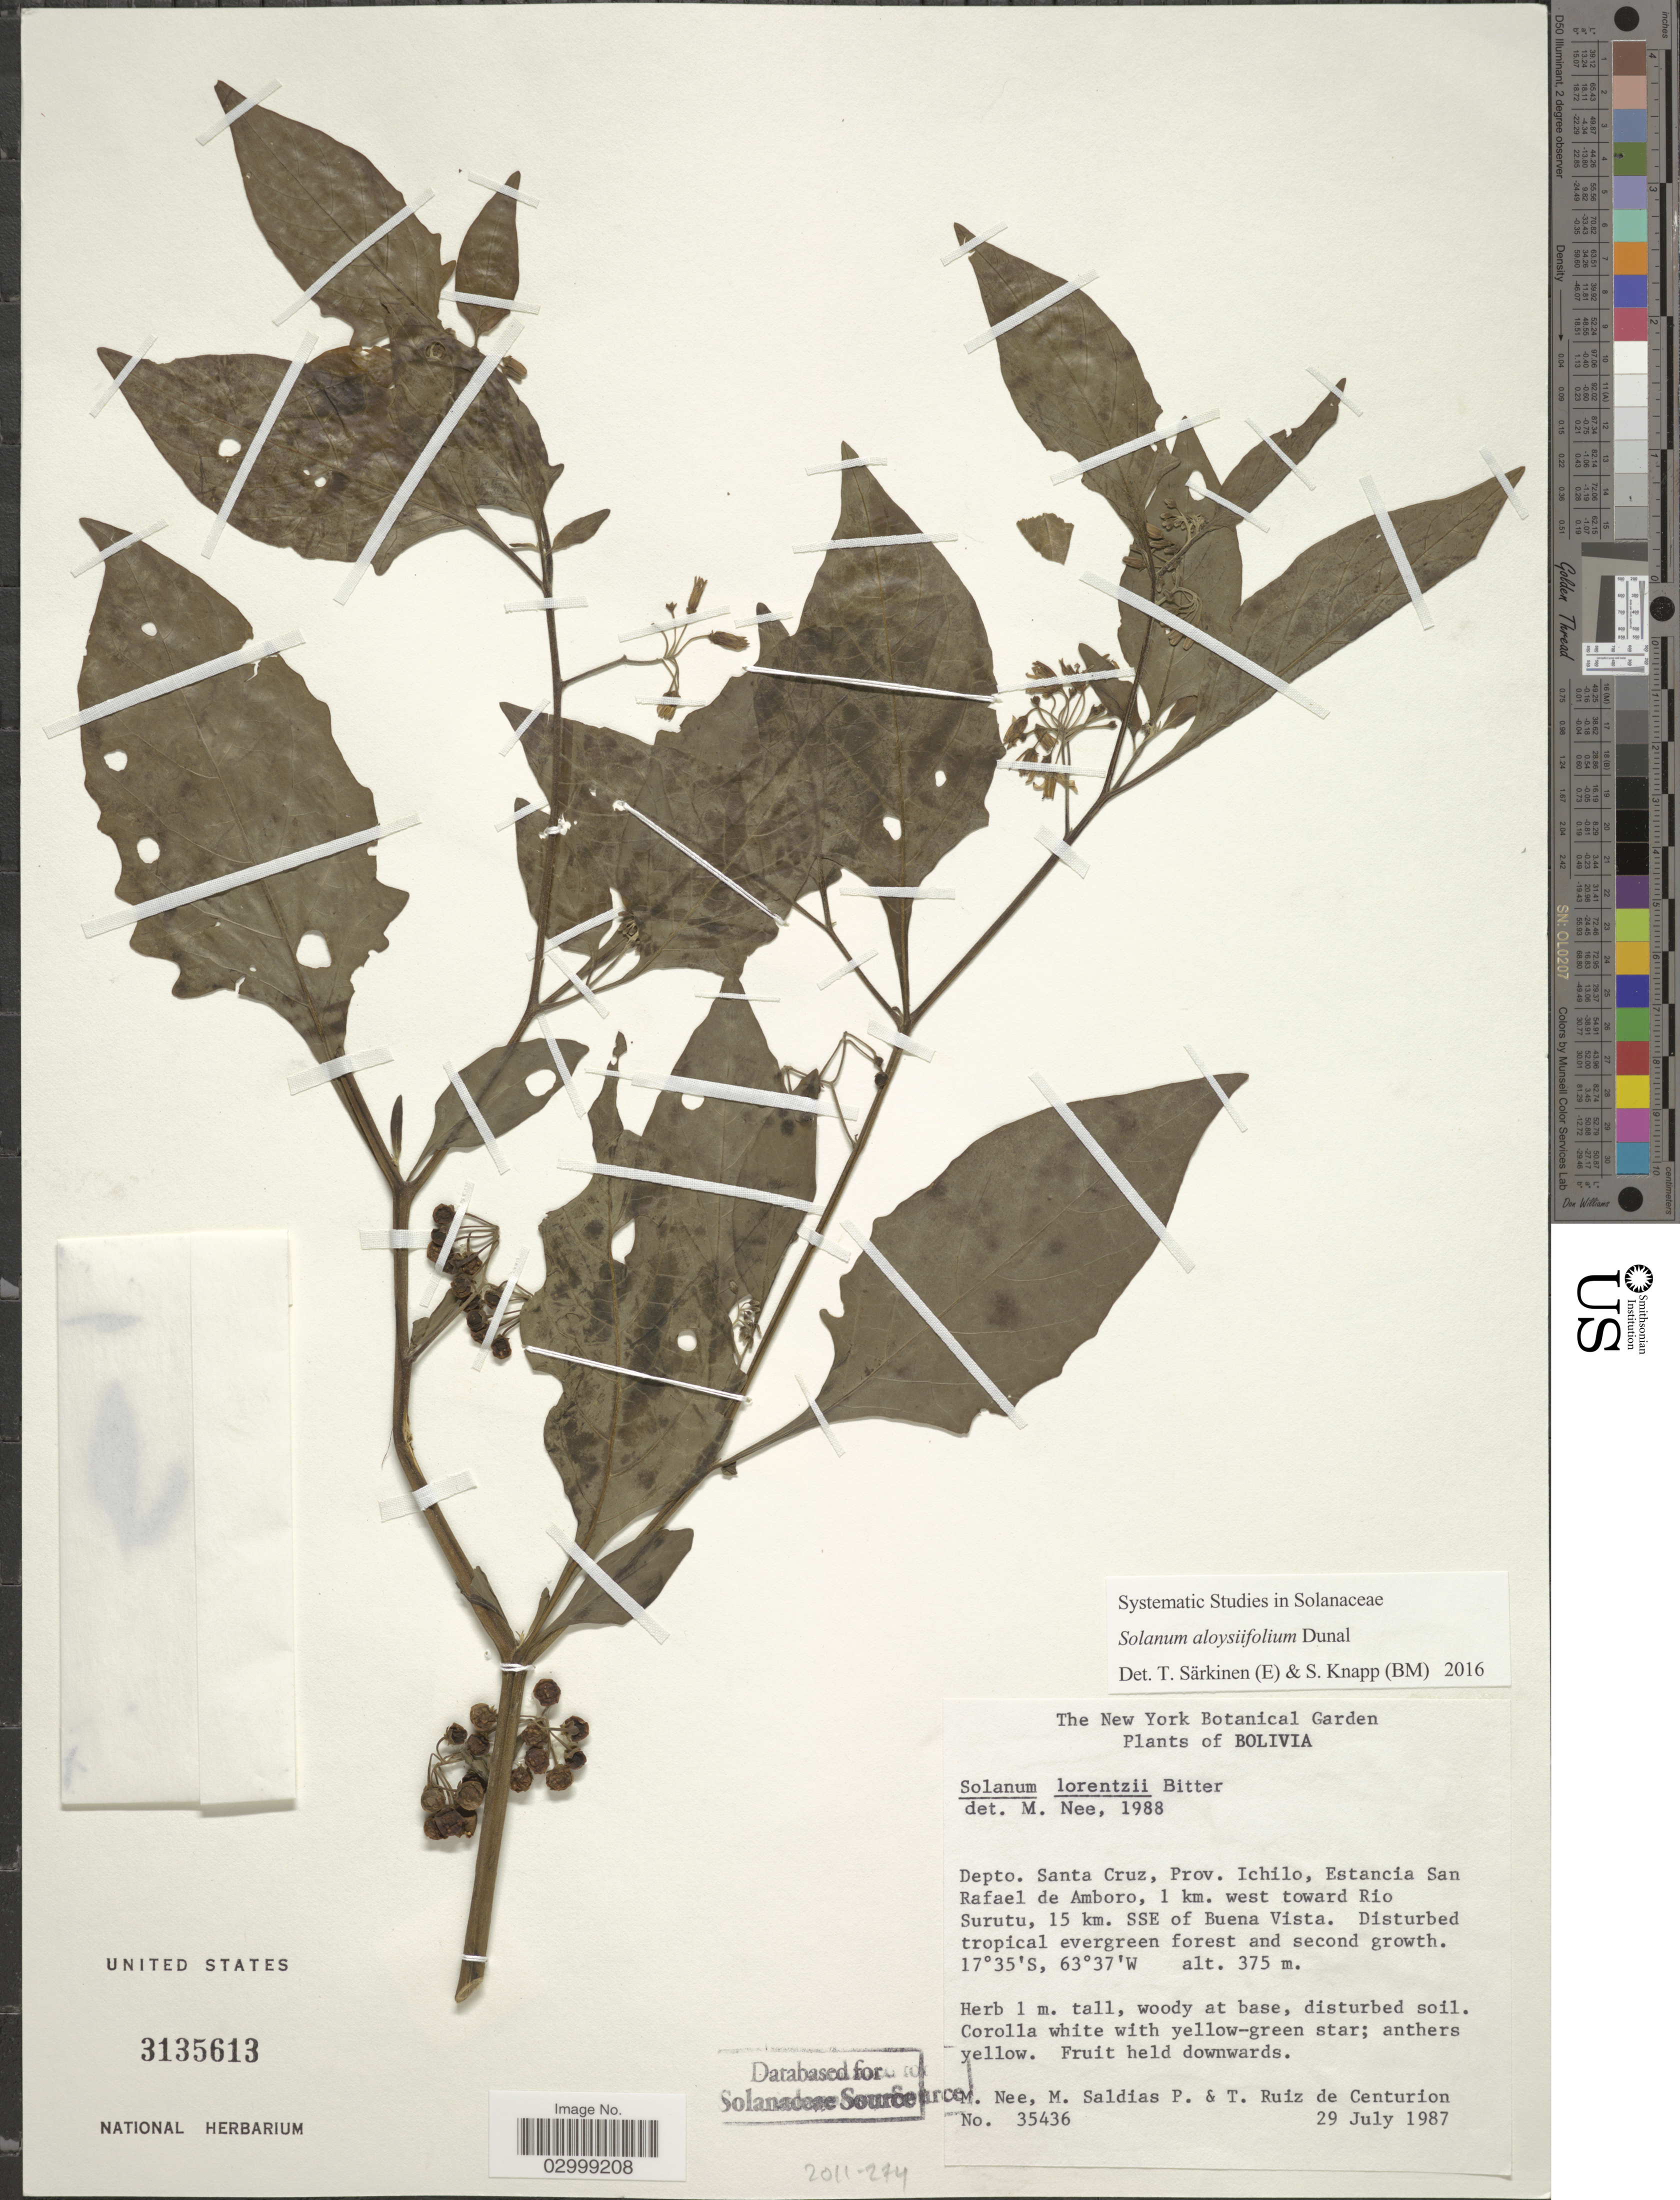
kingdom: Plantae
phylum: Tracheophyta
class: Magnoliopsida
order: Solanales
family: Solanaceae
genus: Solanum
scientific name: Solanum aloysiifolium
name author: Dunal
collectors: M. Nee, P. Saldias & T. De Centurion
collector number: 35436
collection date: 1987-07-29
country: Bolivia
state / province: Santa Cruz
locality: Depto. Santa Cruz, Prov. Ichilo, Estancia San Rafael de Amboro, 1 km. west toward Rio Surutu, 15 km. SSE of Buena Vista.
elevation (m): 375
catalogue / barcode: US 3135613